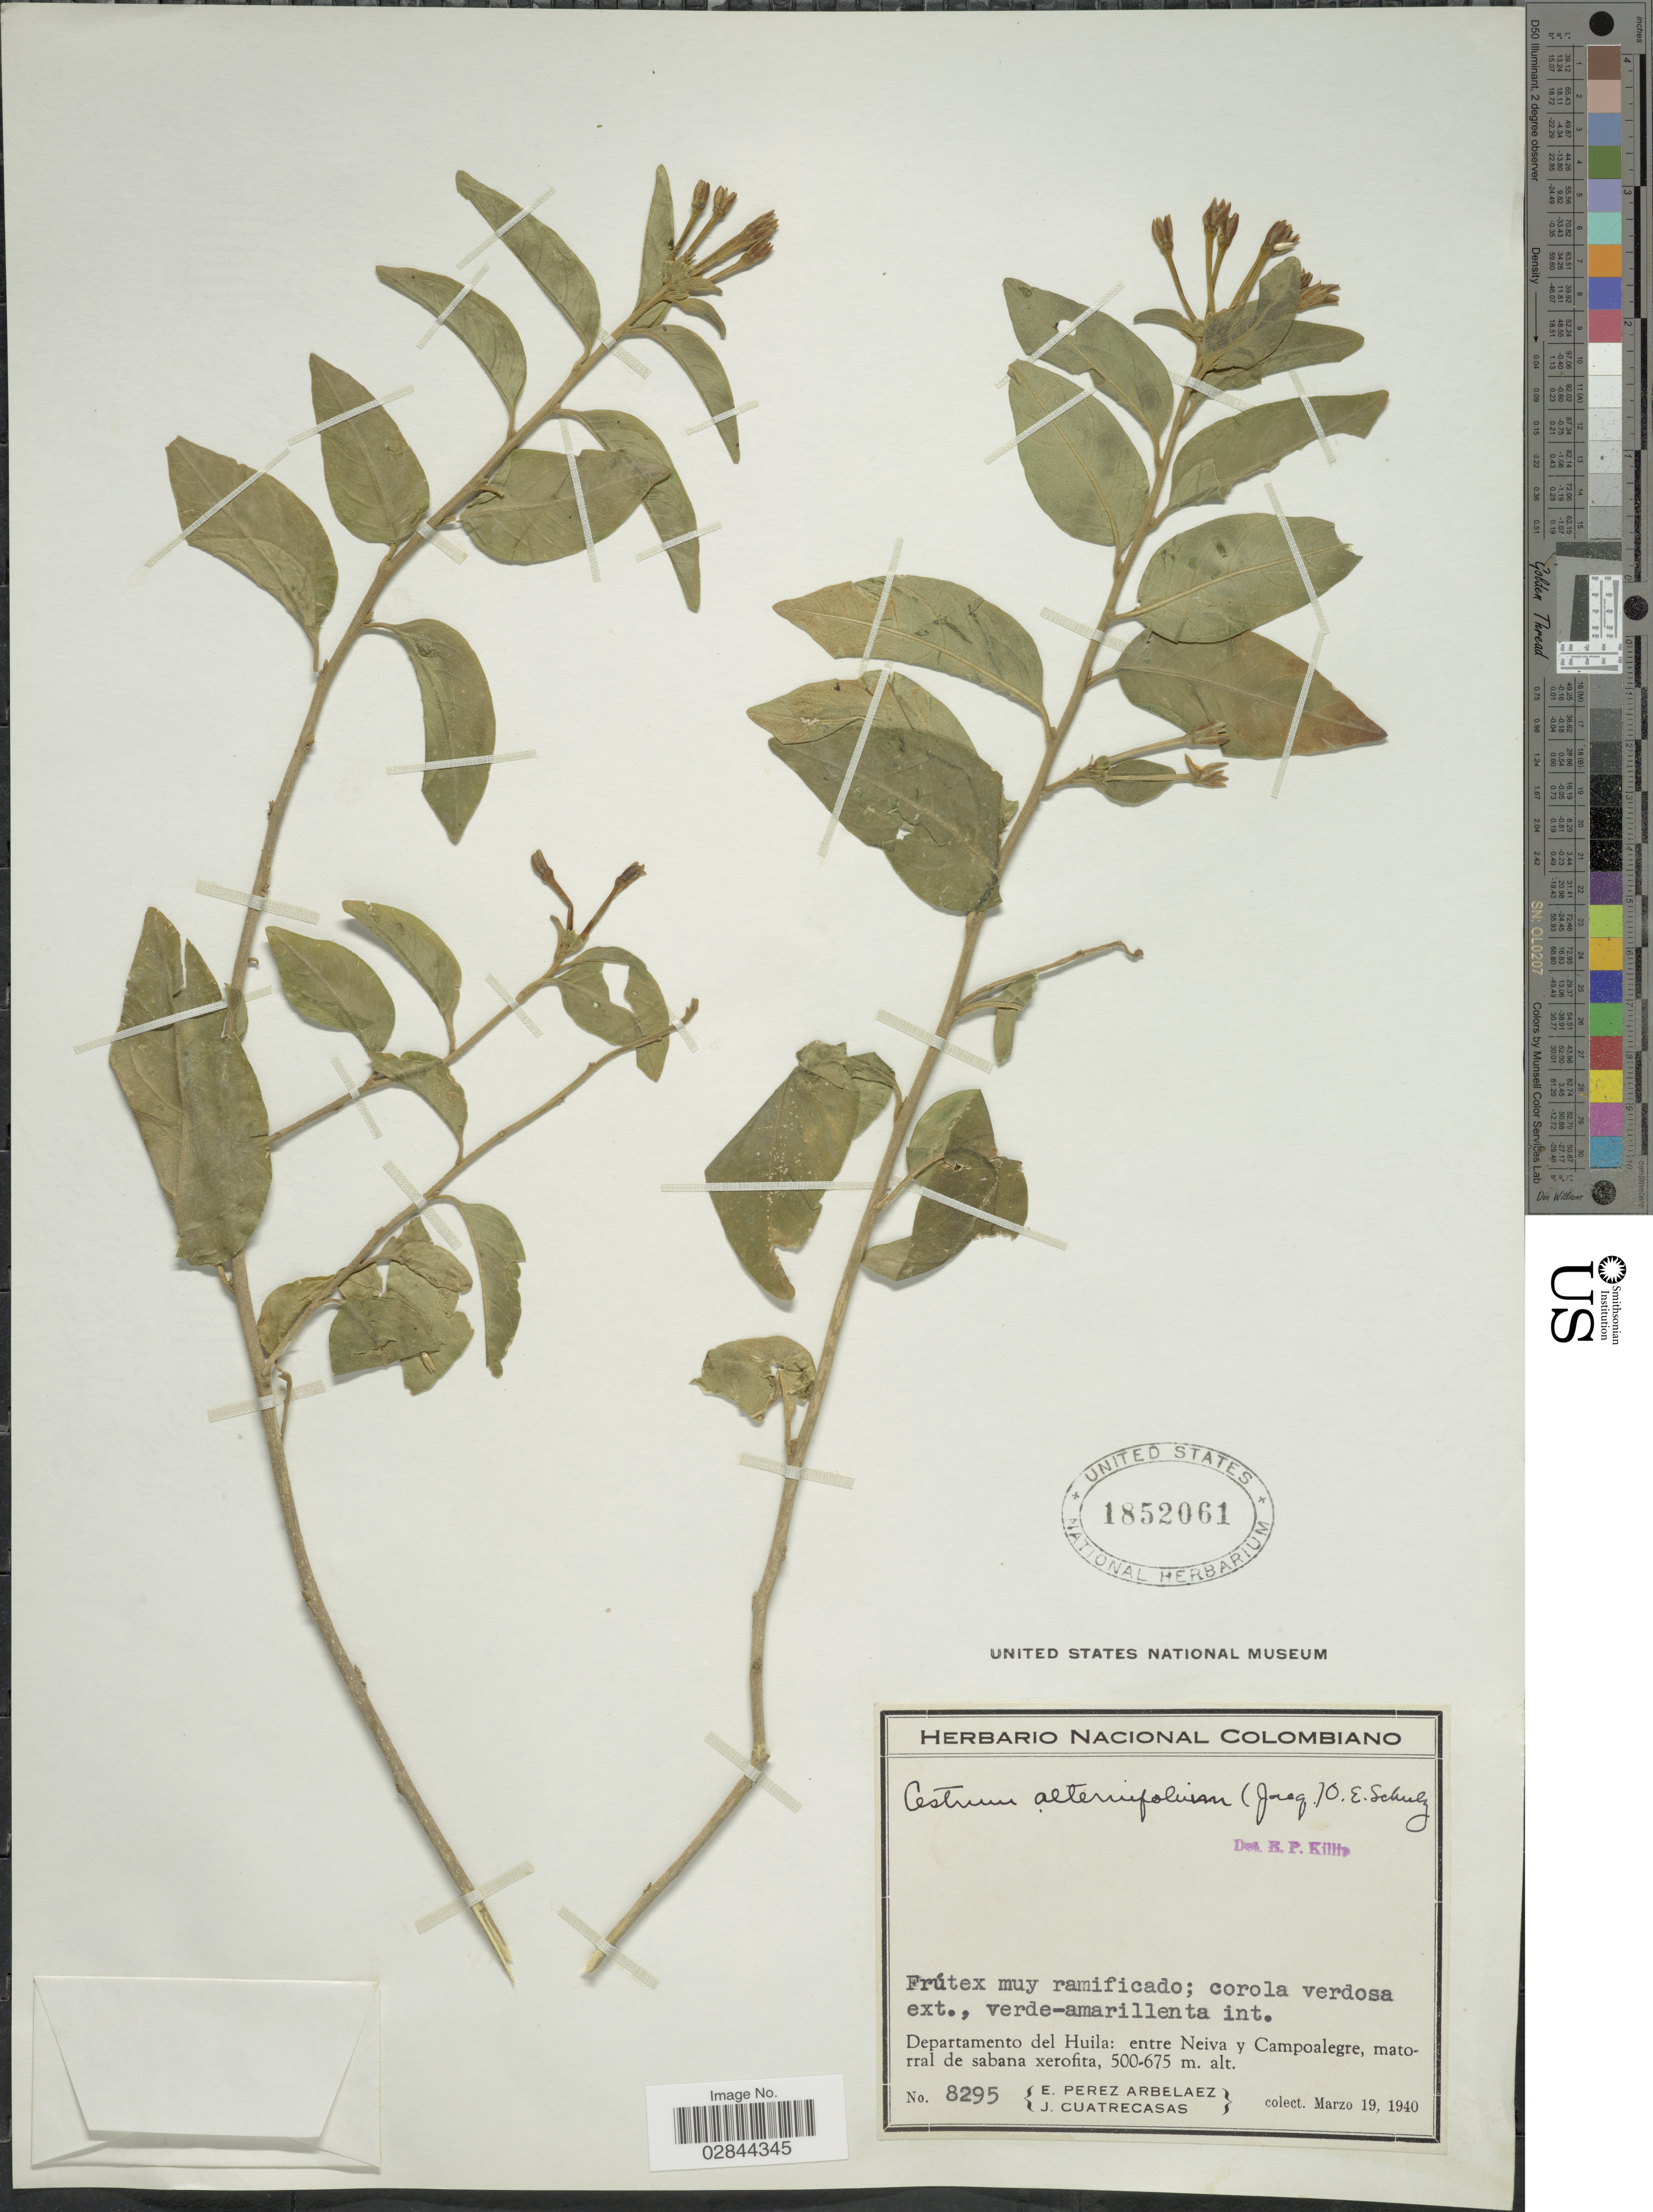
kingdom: Plantae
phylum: Tracheophyta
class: Magnoliopsida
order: Solanales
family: Solanaceae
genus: Cestrum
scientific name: Cestrum alternifolium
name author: (Jacq.) O.E. Schulz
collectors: E. Pérez Arbeláez & J. Cuatrecasas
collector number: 8295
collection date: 1940-03-19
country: Colombia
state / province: Huila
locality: Departamento del Huila, entre Neiva y Campoalegre, matorral de sabana xerofita.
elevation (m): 500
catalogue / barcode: US 1852061